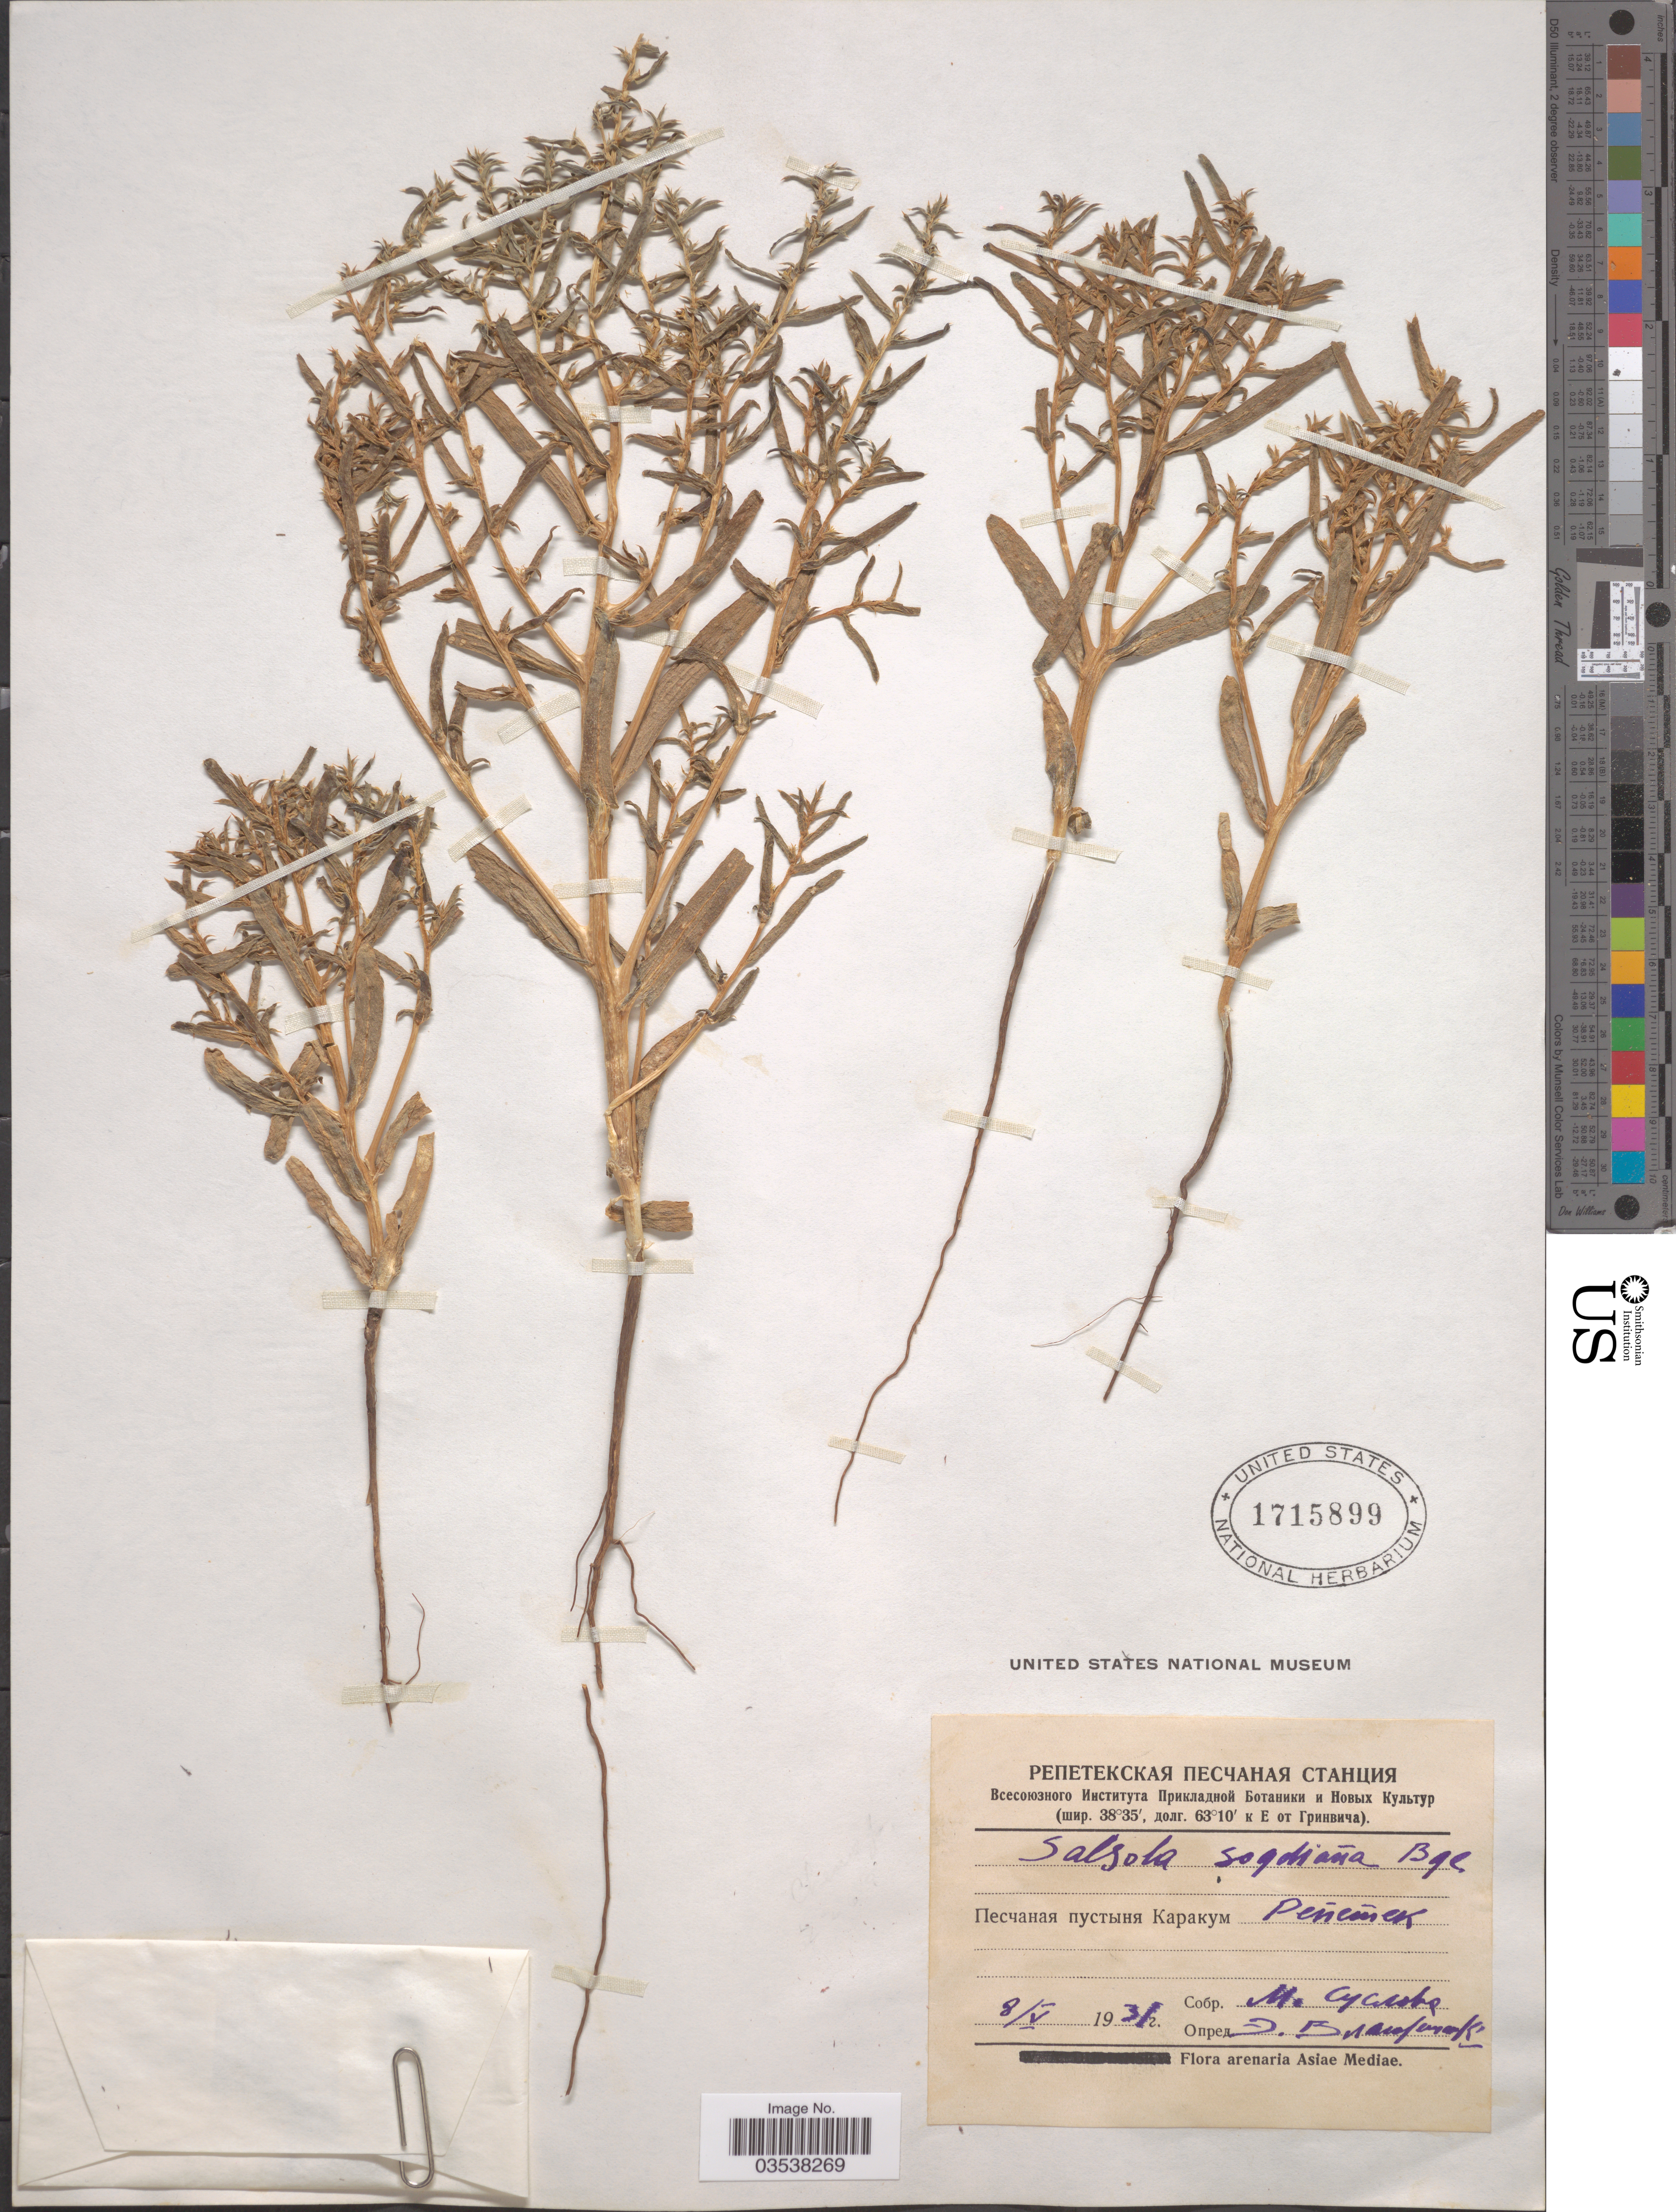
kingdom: Plantae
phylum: Tracheophyta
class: Magnoliopsida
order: Caryophyllales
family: Amaranthaceae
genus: Turania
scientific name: Turania sogdiana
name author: (Bunge) Akhani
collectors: M. Suslova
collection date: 1931-05-08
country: Turkmenistan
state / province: Lebap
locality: Karakum Desert, Repetek.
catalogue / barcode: US 1715899